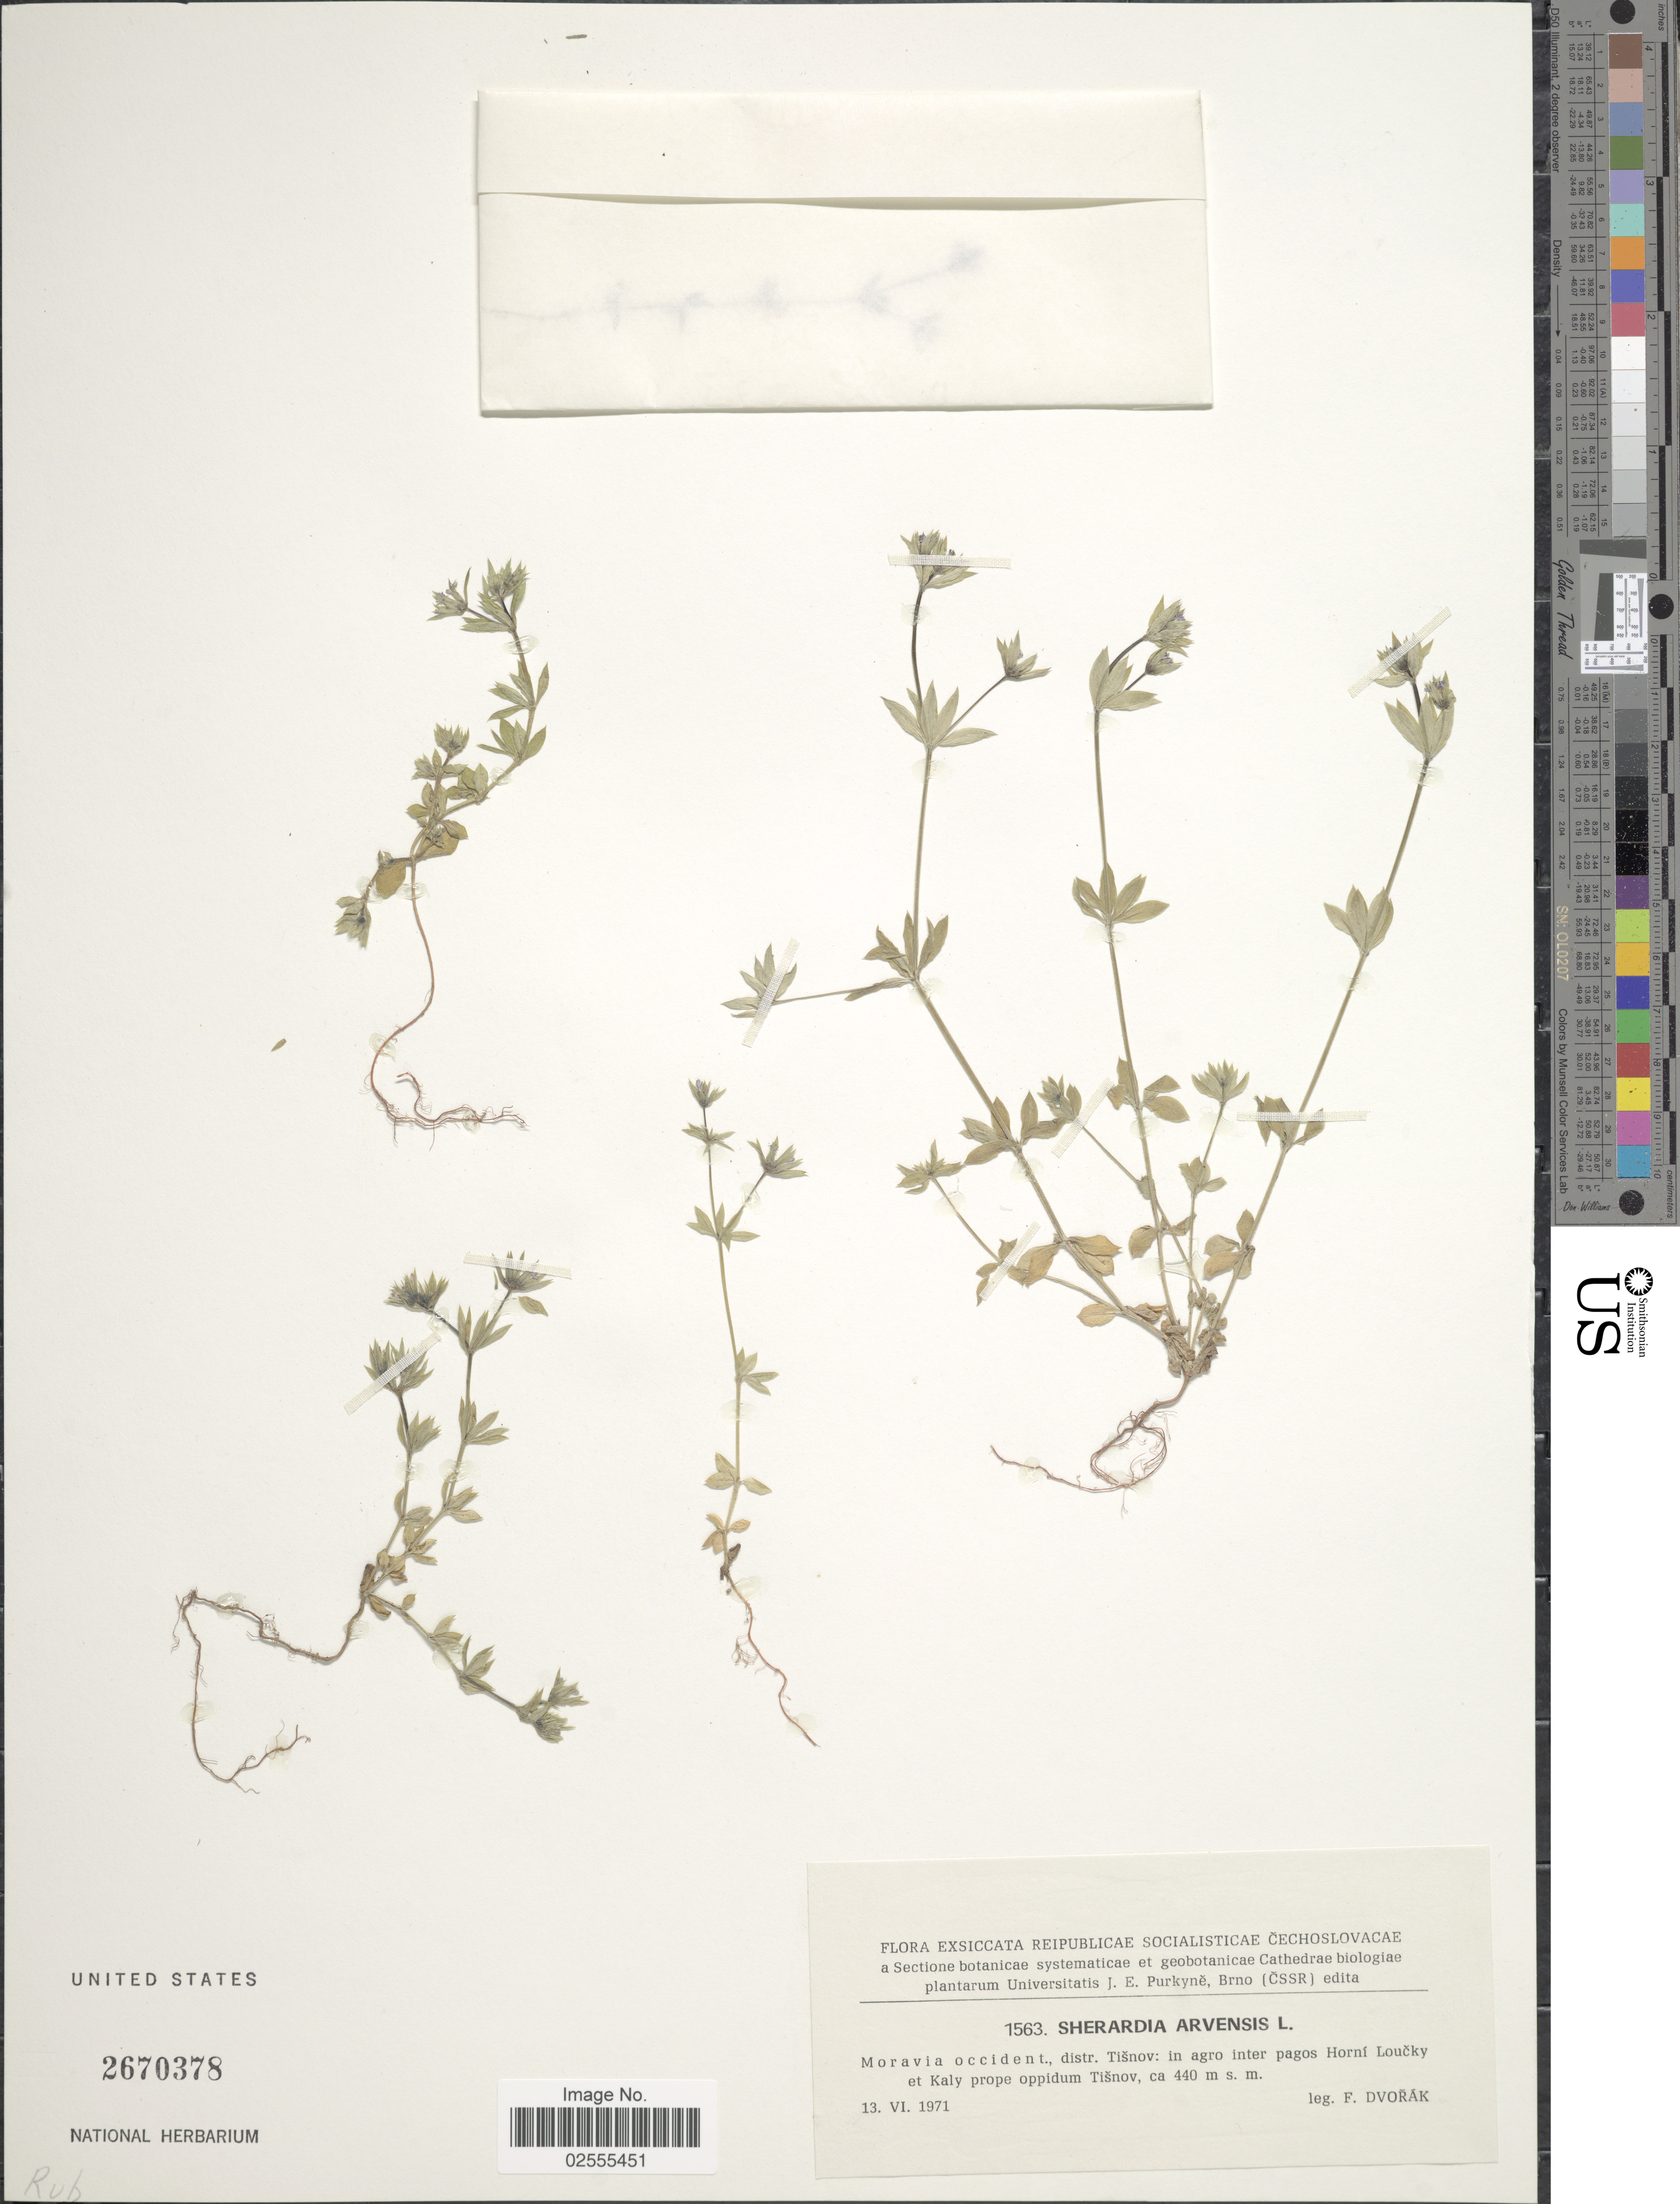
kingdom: Plantae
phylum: Tracheophyta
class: Magnoliopsida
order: Gentianales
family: Rubiaceae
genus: Sherardia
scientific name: Sherardia arvensis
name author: L.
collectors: F. Dvořák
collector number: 1563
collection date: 1971-06-13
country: Czechia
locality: Reipublicae Socialisticae Cechoslovacae, Moravia occident., distr. Tisnov: In agro inter pagos Horni Loucky et Kaly prope oppidum Tisnov.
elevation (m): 440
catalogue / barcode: US 26707378